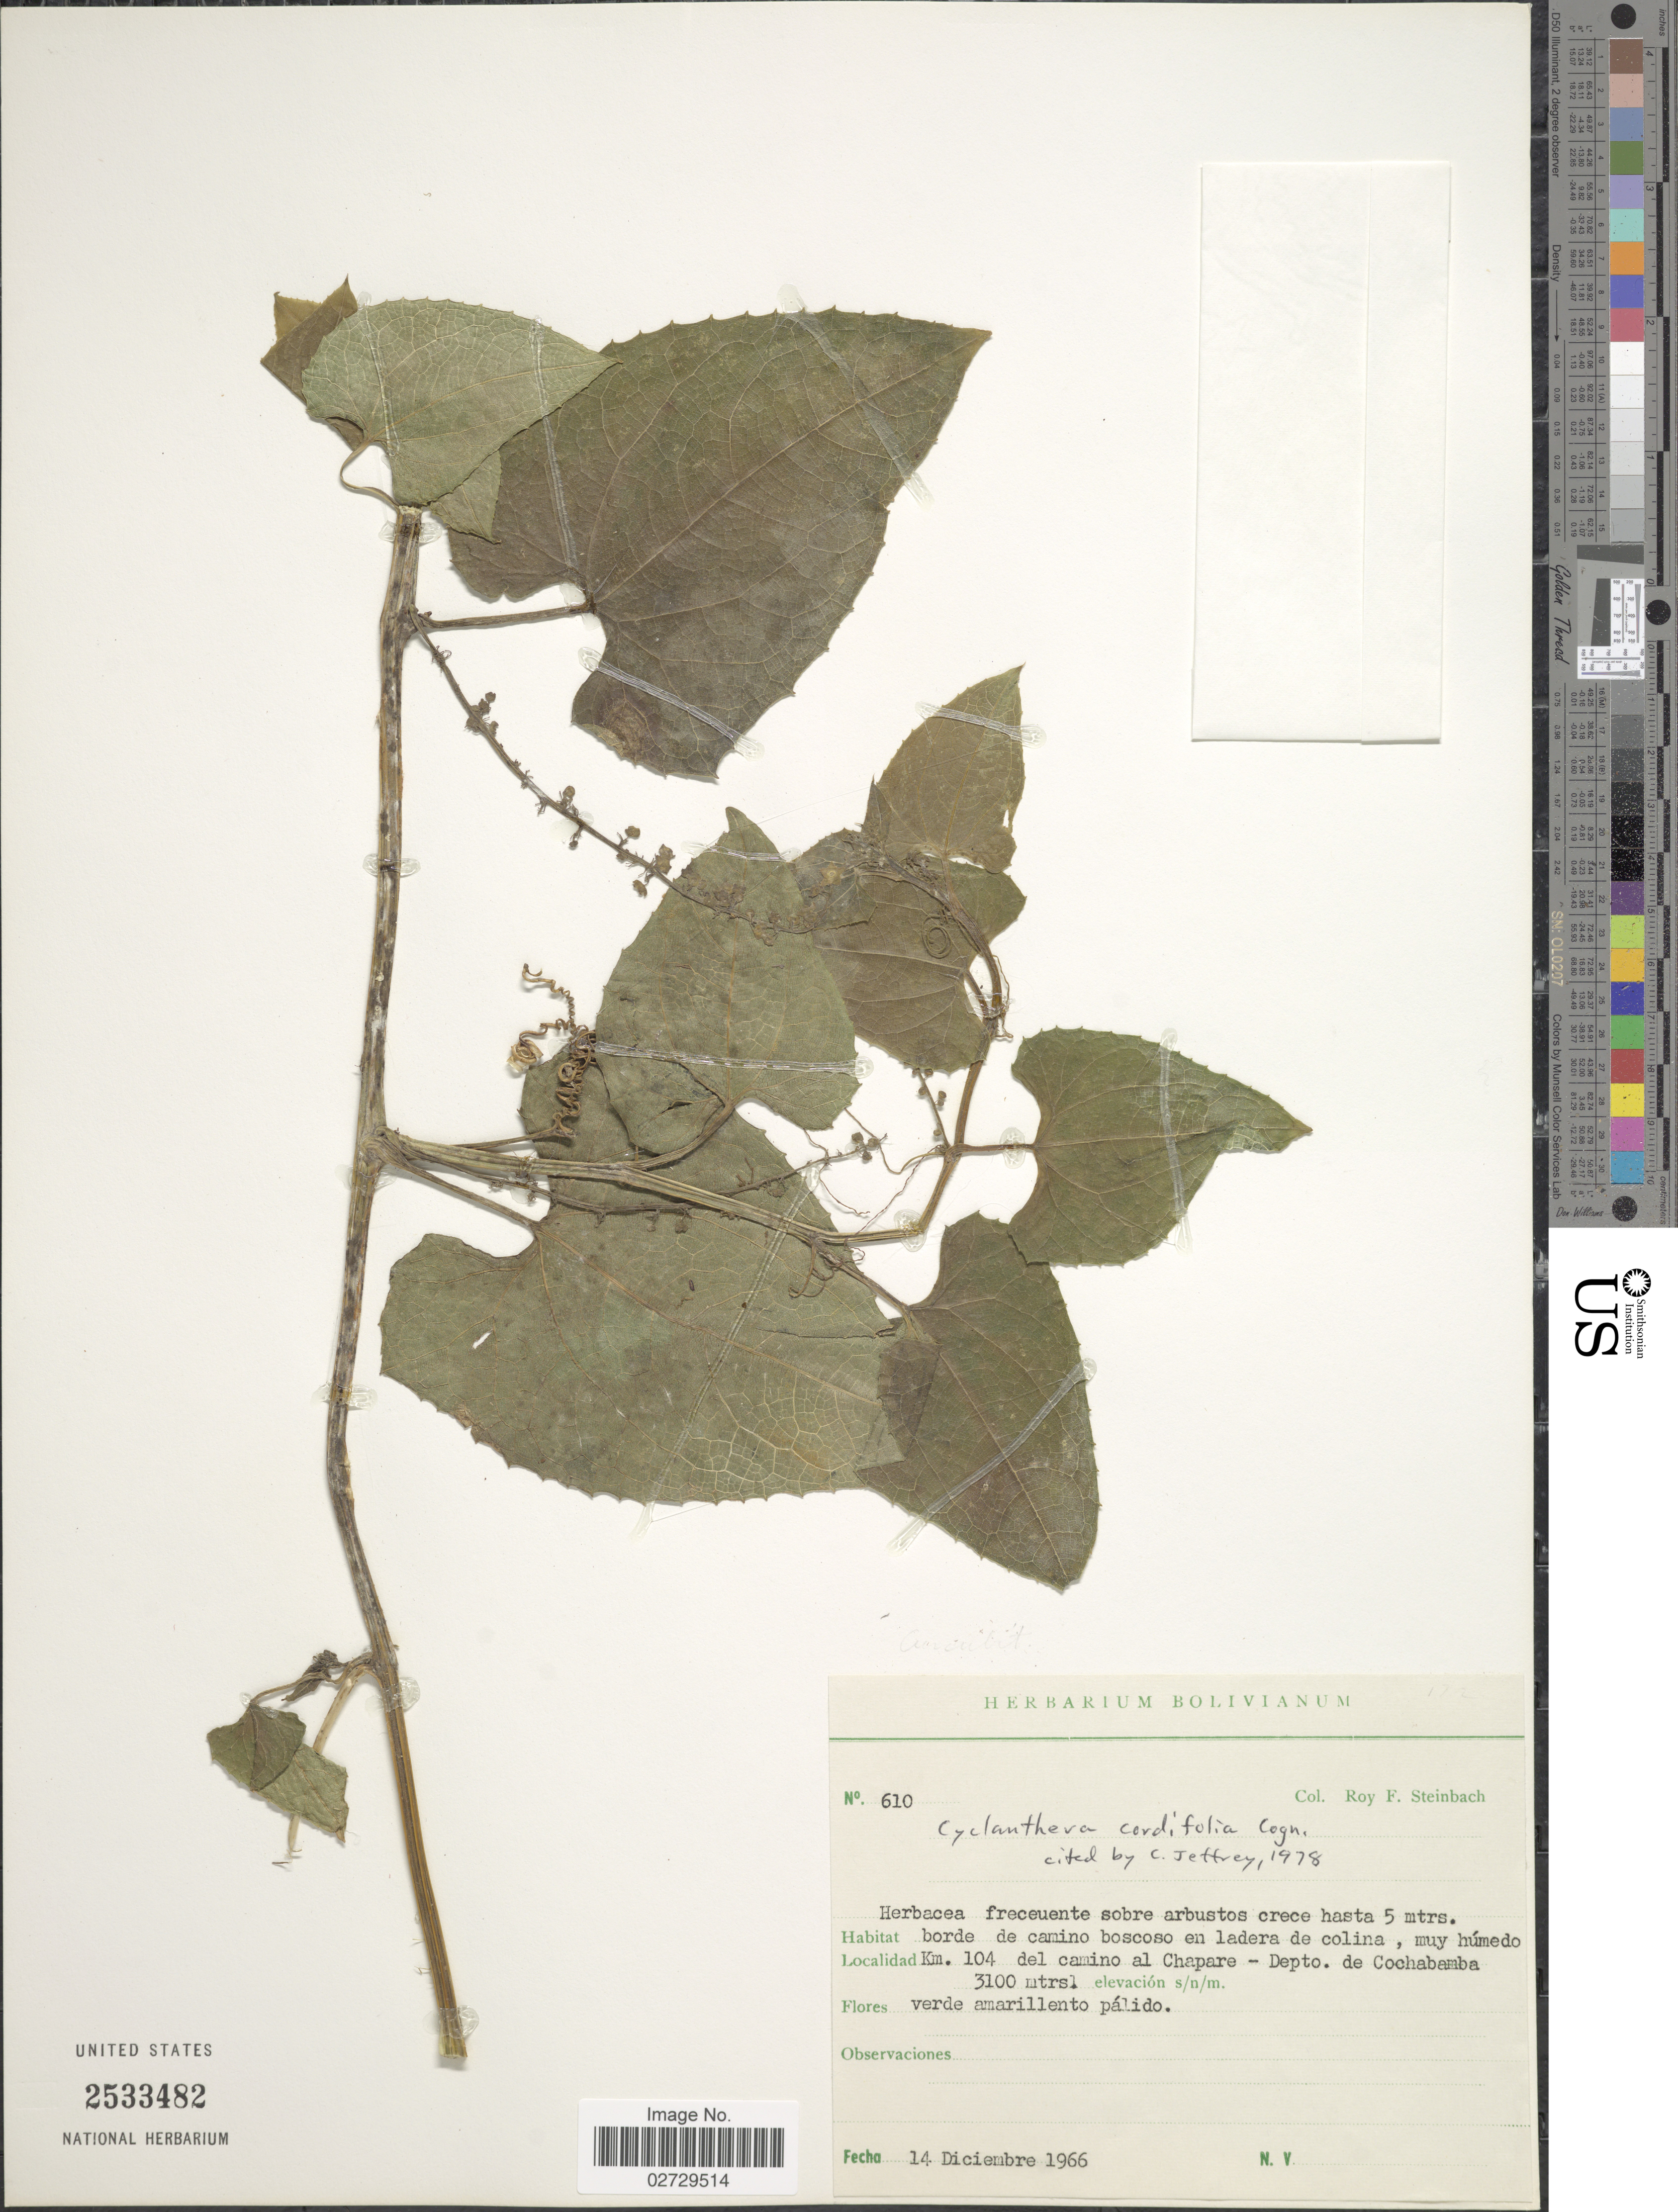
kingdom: Plantae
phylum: Tracheophyta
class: Magnoliopsida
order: Cucurbitales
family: Cucurbitaceae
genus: Cyclanthera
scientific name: Cyclanthera cordifolia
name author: Cogn.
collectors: R. F. Steinbach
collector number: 610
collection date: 1966-12-14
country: Bolivia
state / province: Cochabamba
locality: Km. 104 del camino al Chapare - Depto. de Cochabamba.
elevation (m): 3100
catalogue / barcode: US 2533482